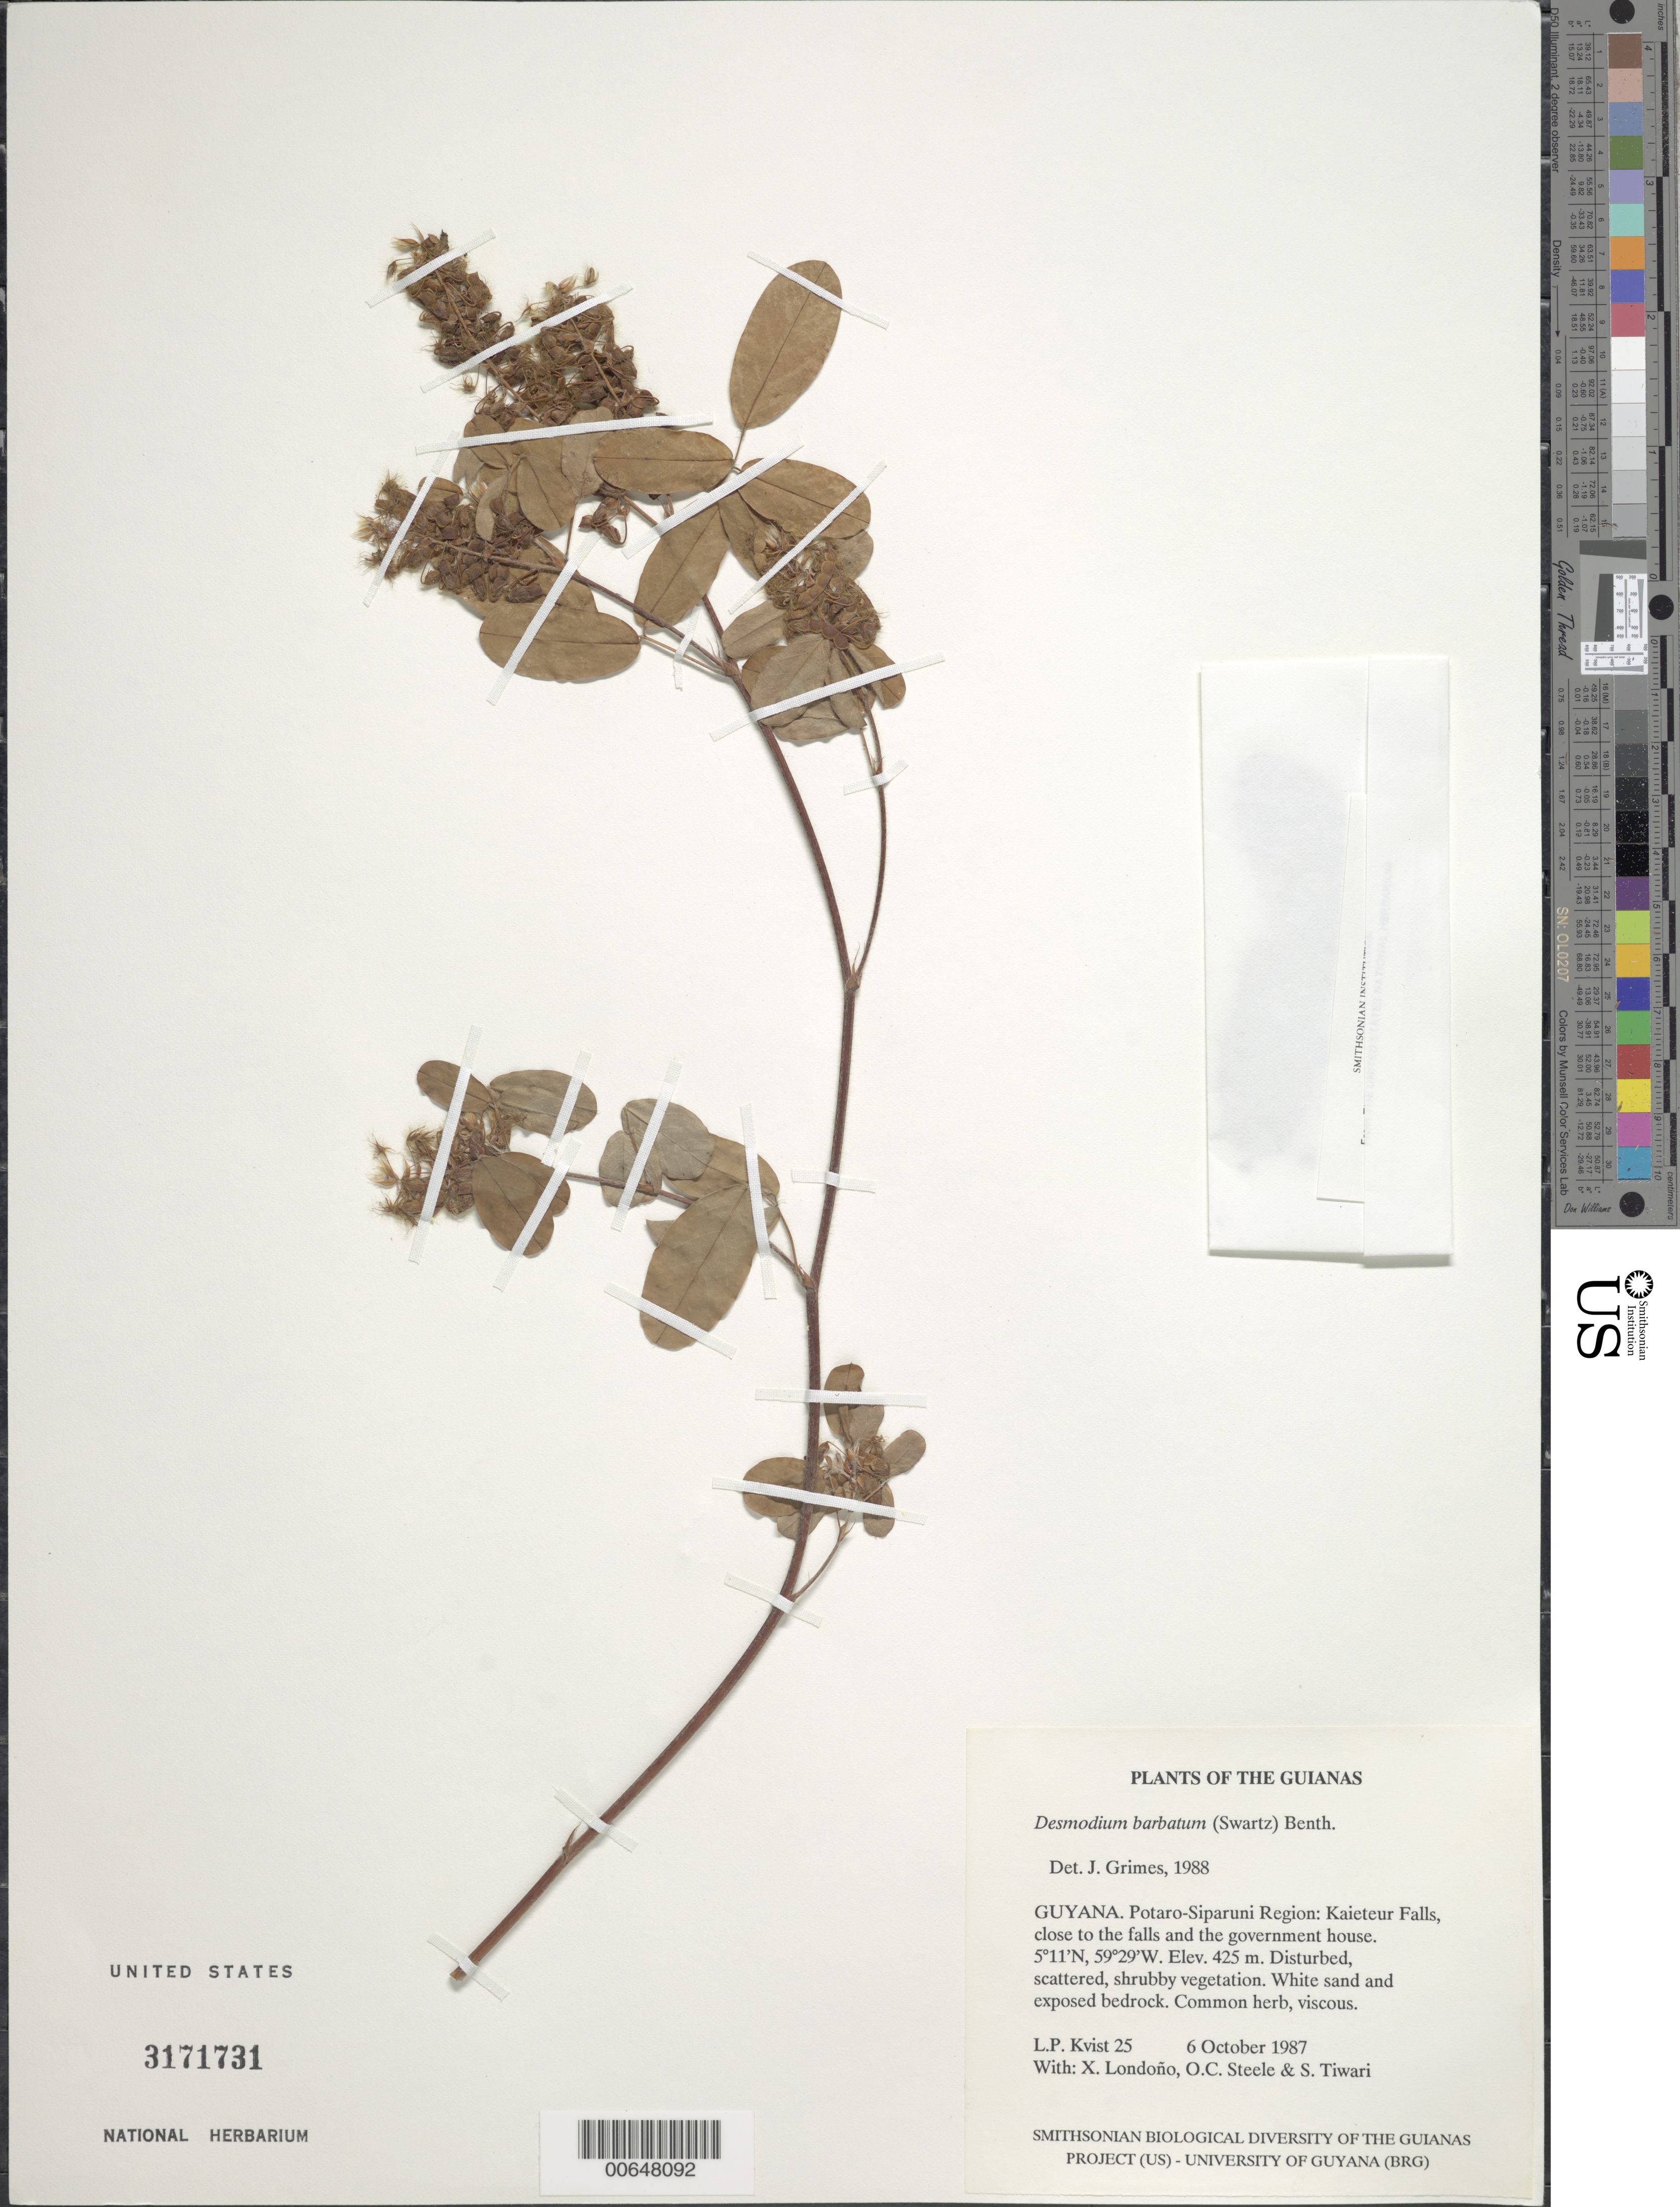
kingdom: Plantae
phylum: Tracheophyta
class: Magnoliopsida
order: Fabales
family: Fabaceae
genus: Grona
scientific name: Grona barbata var. barbata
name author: (L.) H. Ohashi & K. Ohashi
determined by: Strong, Mark T., (BOT), Smithsonian Institution - National Museum of Natural History (UNITED STATES)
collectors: L. P. Kvist, X. Londoño, O. C. Steele & S. Tiwari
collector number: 25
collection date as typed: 6 October 1987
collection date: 1987-10-06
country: Guyana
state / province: Potaro-Siparuni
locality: Kaieteur Falls, close to the falls and the government house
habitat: Disturbed, scattered, shrubby vegetation. White sand and exposed bedrock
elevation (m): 425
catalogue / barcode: US 3171731